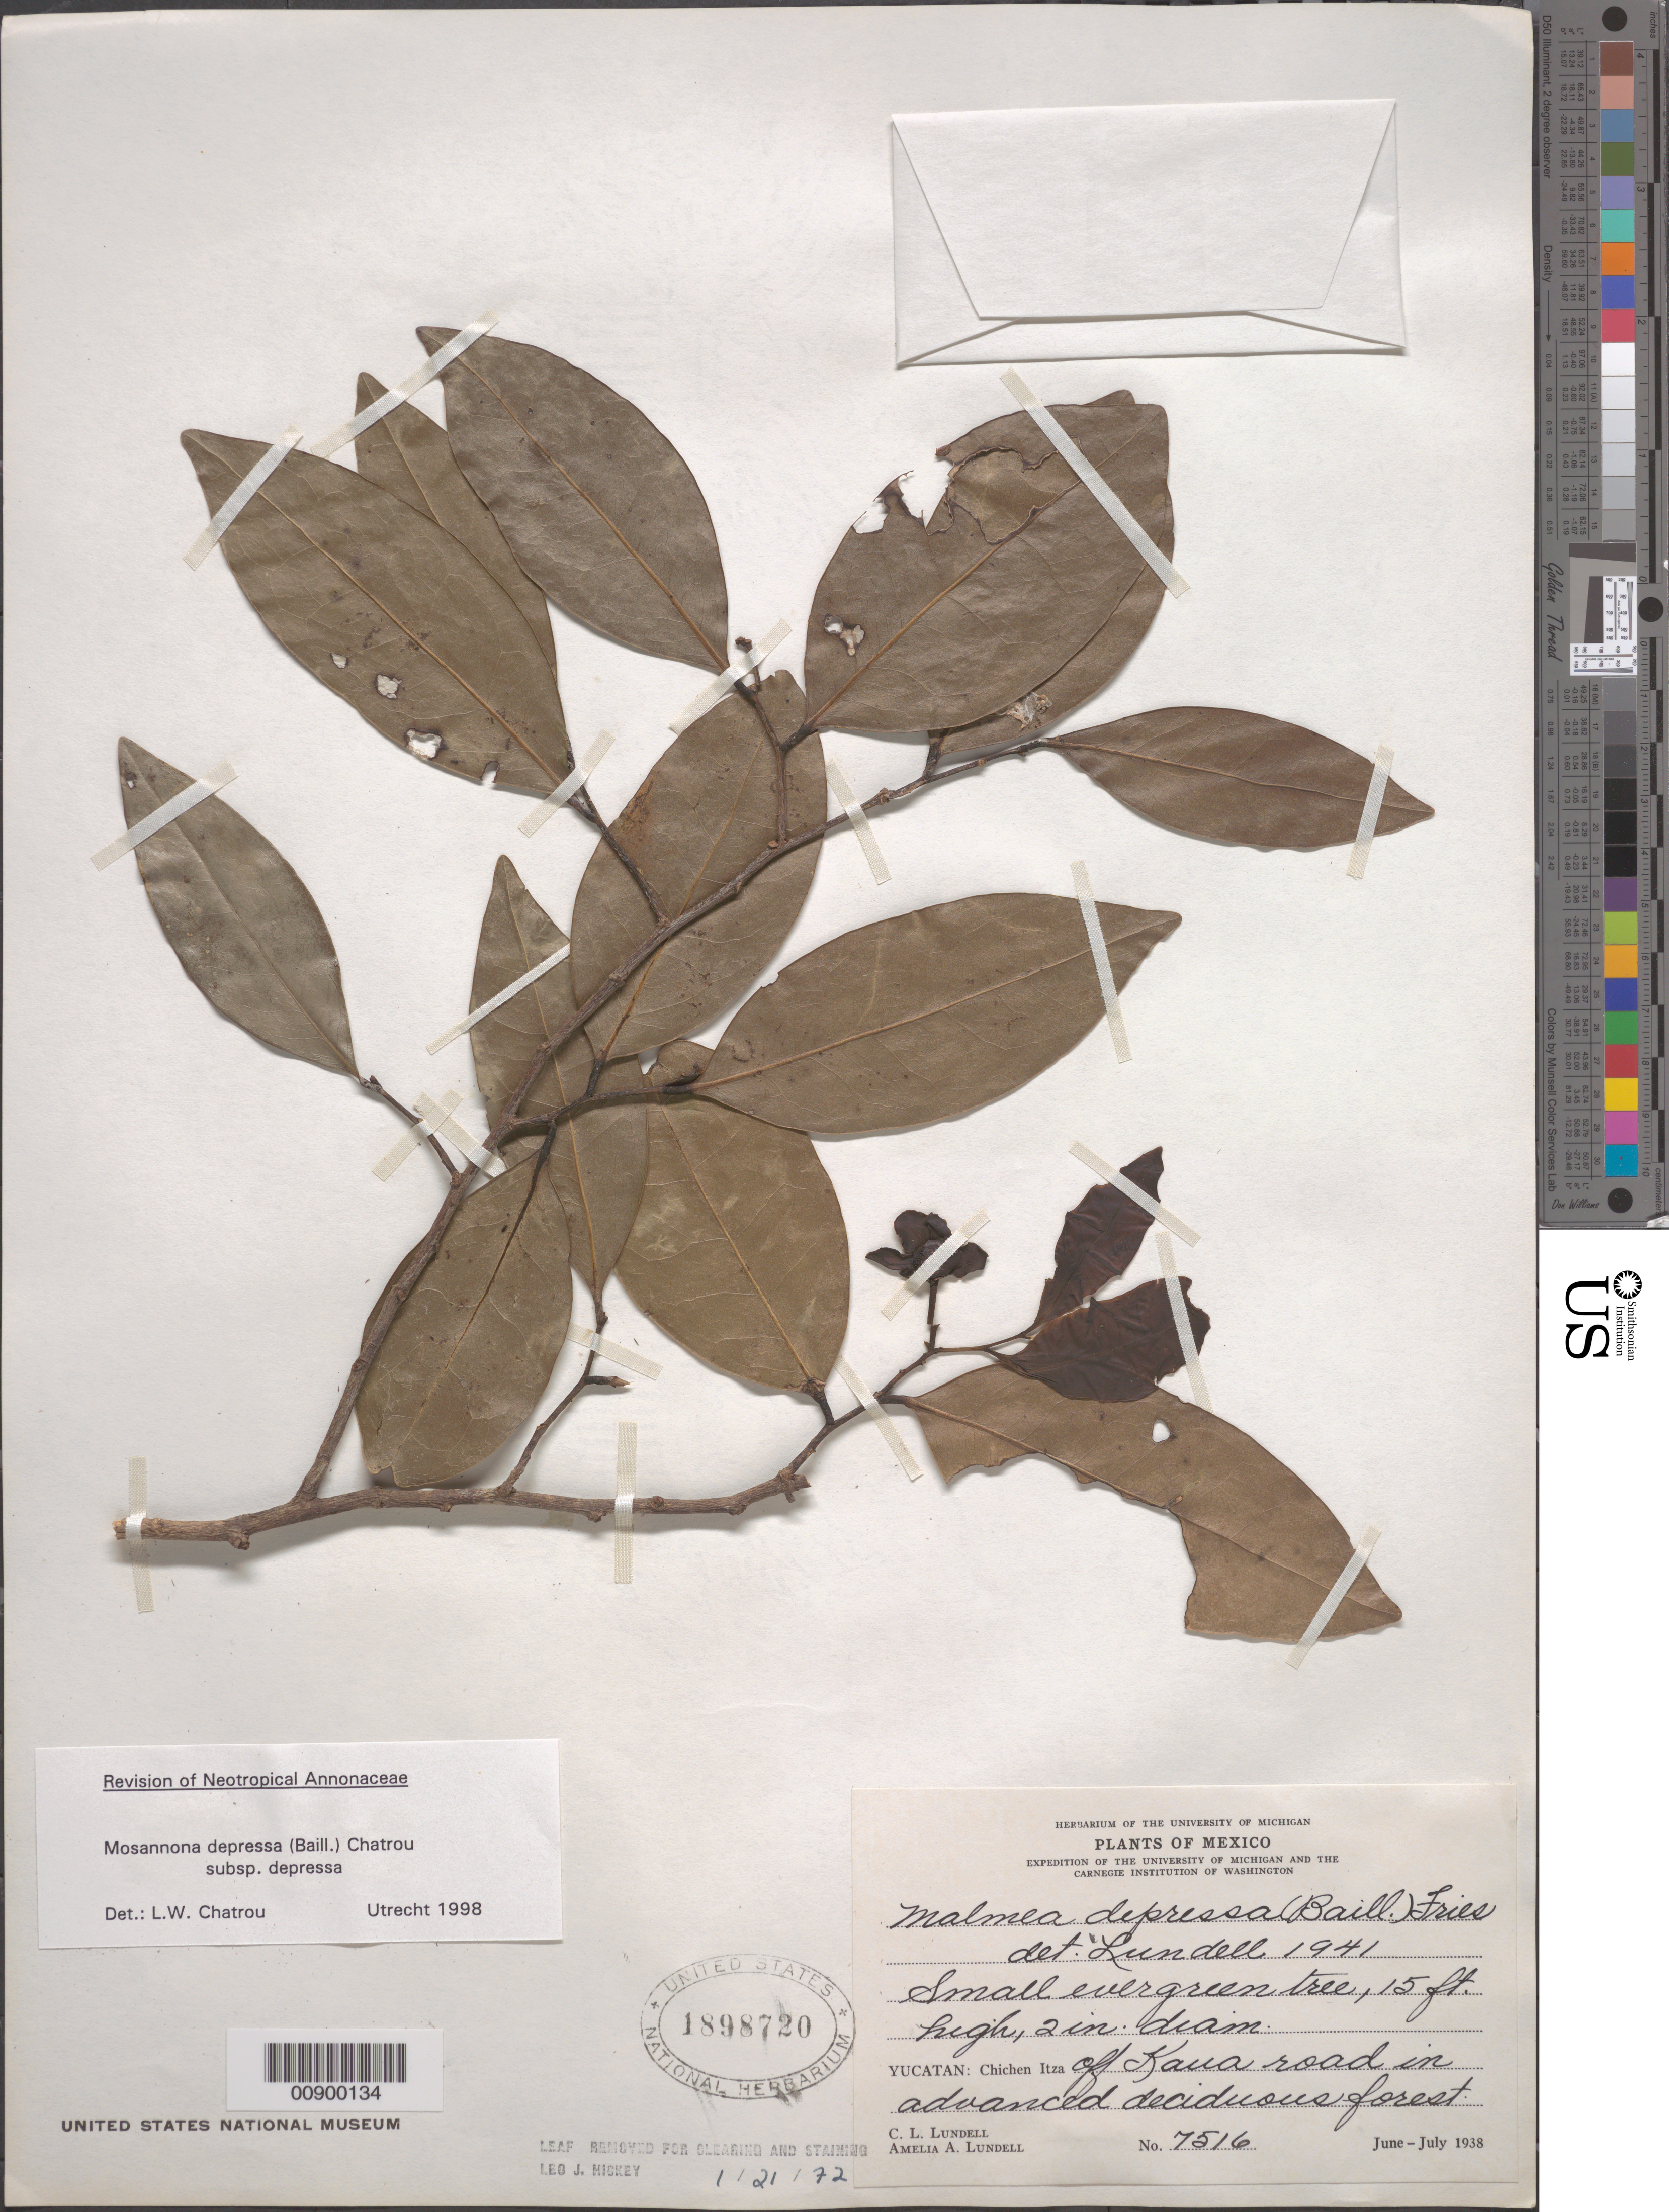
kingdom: Plantae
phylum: Tracheophyta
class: Magnoliopsida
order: Magnoliales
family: Annonaceae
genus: Malmea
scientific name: Malmea depressa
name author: (Baill.) R.E. Fr.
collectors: C. L. Lundell & A. A. Lundell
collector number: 7516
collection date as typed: Jun 1938 to -- Jul 1938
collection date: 1938-06/1938-07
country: Mexico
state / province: Yucatán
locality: Yucatán: Chichen Itza off Kaua road.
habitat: In advanced deciduous forest.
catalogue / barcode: US 1898720